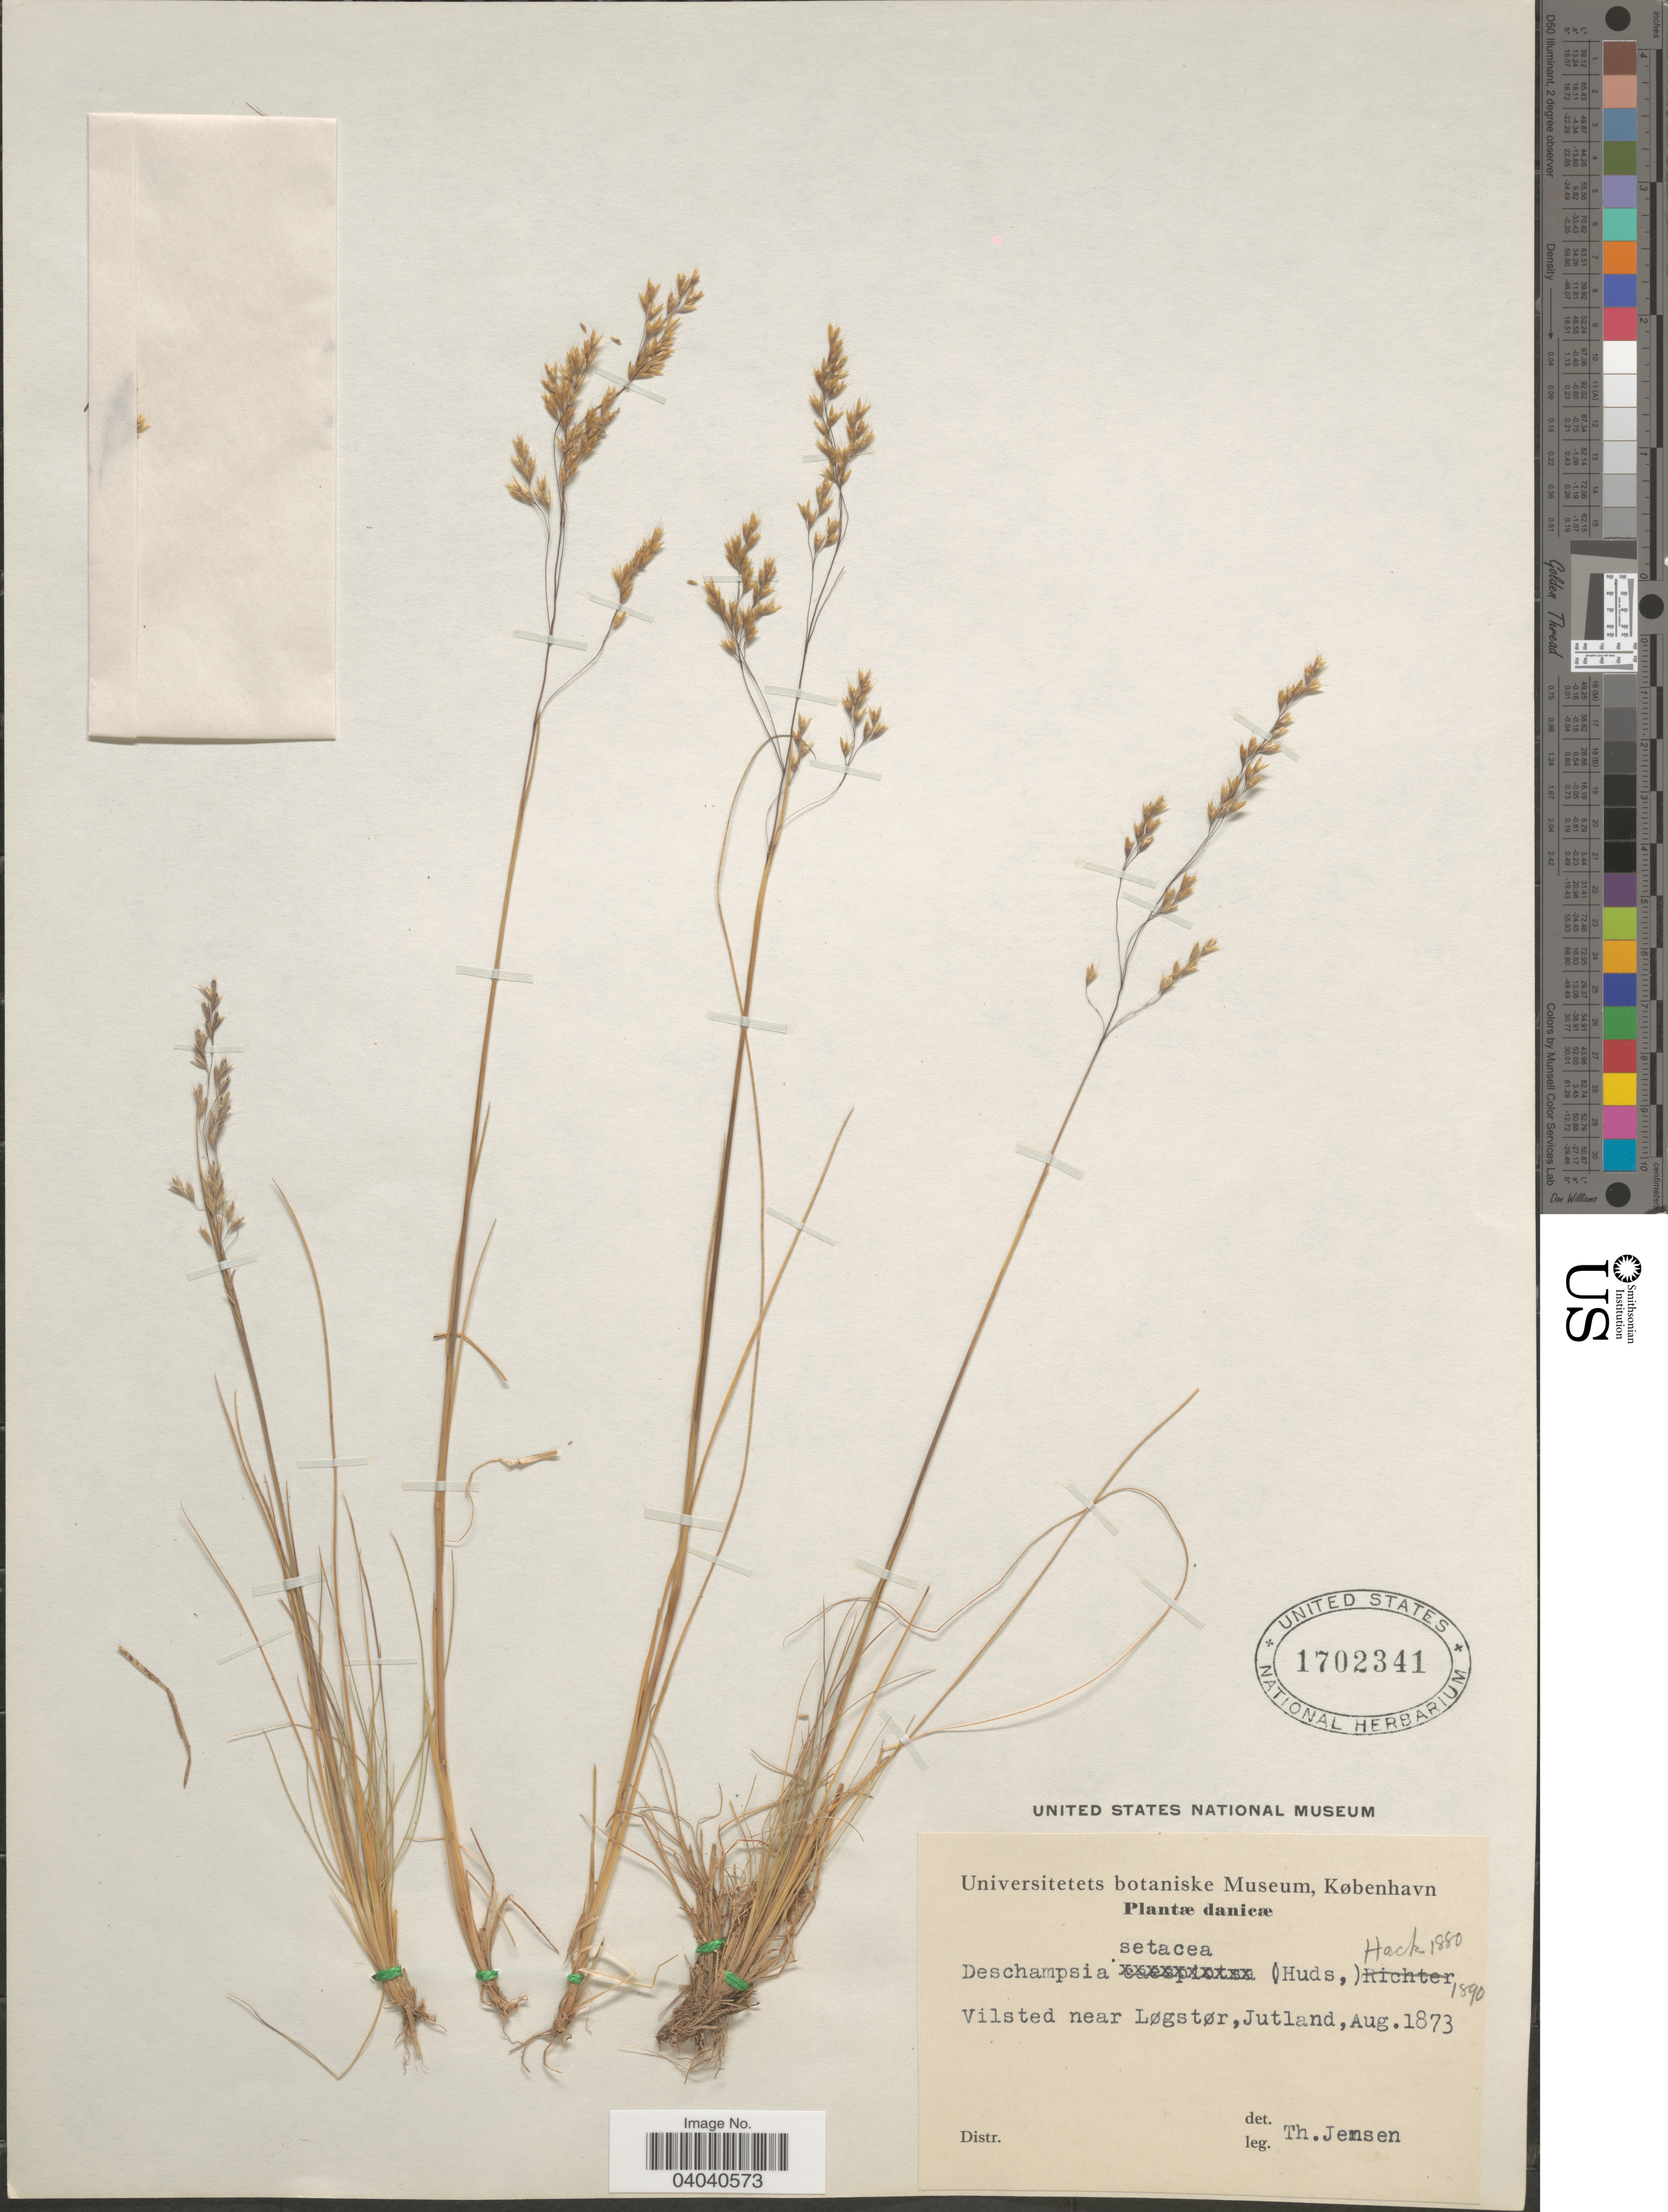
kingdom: Plantae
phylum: Tracheophyta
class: Liliopsida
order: Poales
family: Poaceae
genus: Deschampsia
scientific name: Deschampsia setacea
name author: (Huds.) Hack.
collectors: T. Jensen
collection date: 1873-08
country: Denmark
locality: Danicæ. Vilsted near Løgstør,Jutland.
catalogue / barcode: US 1702341